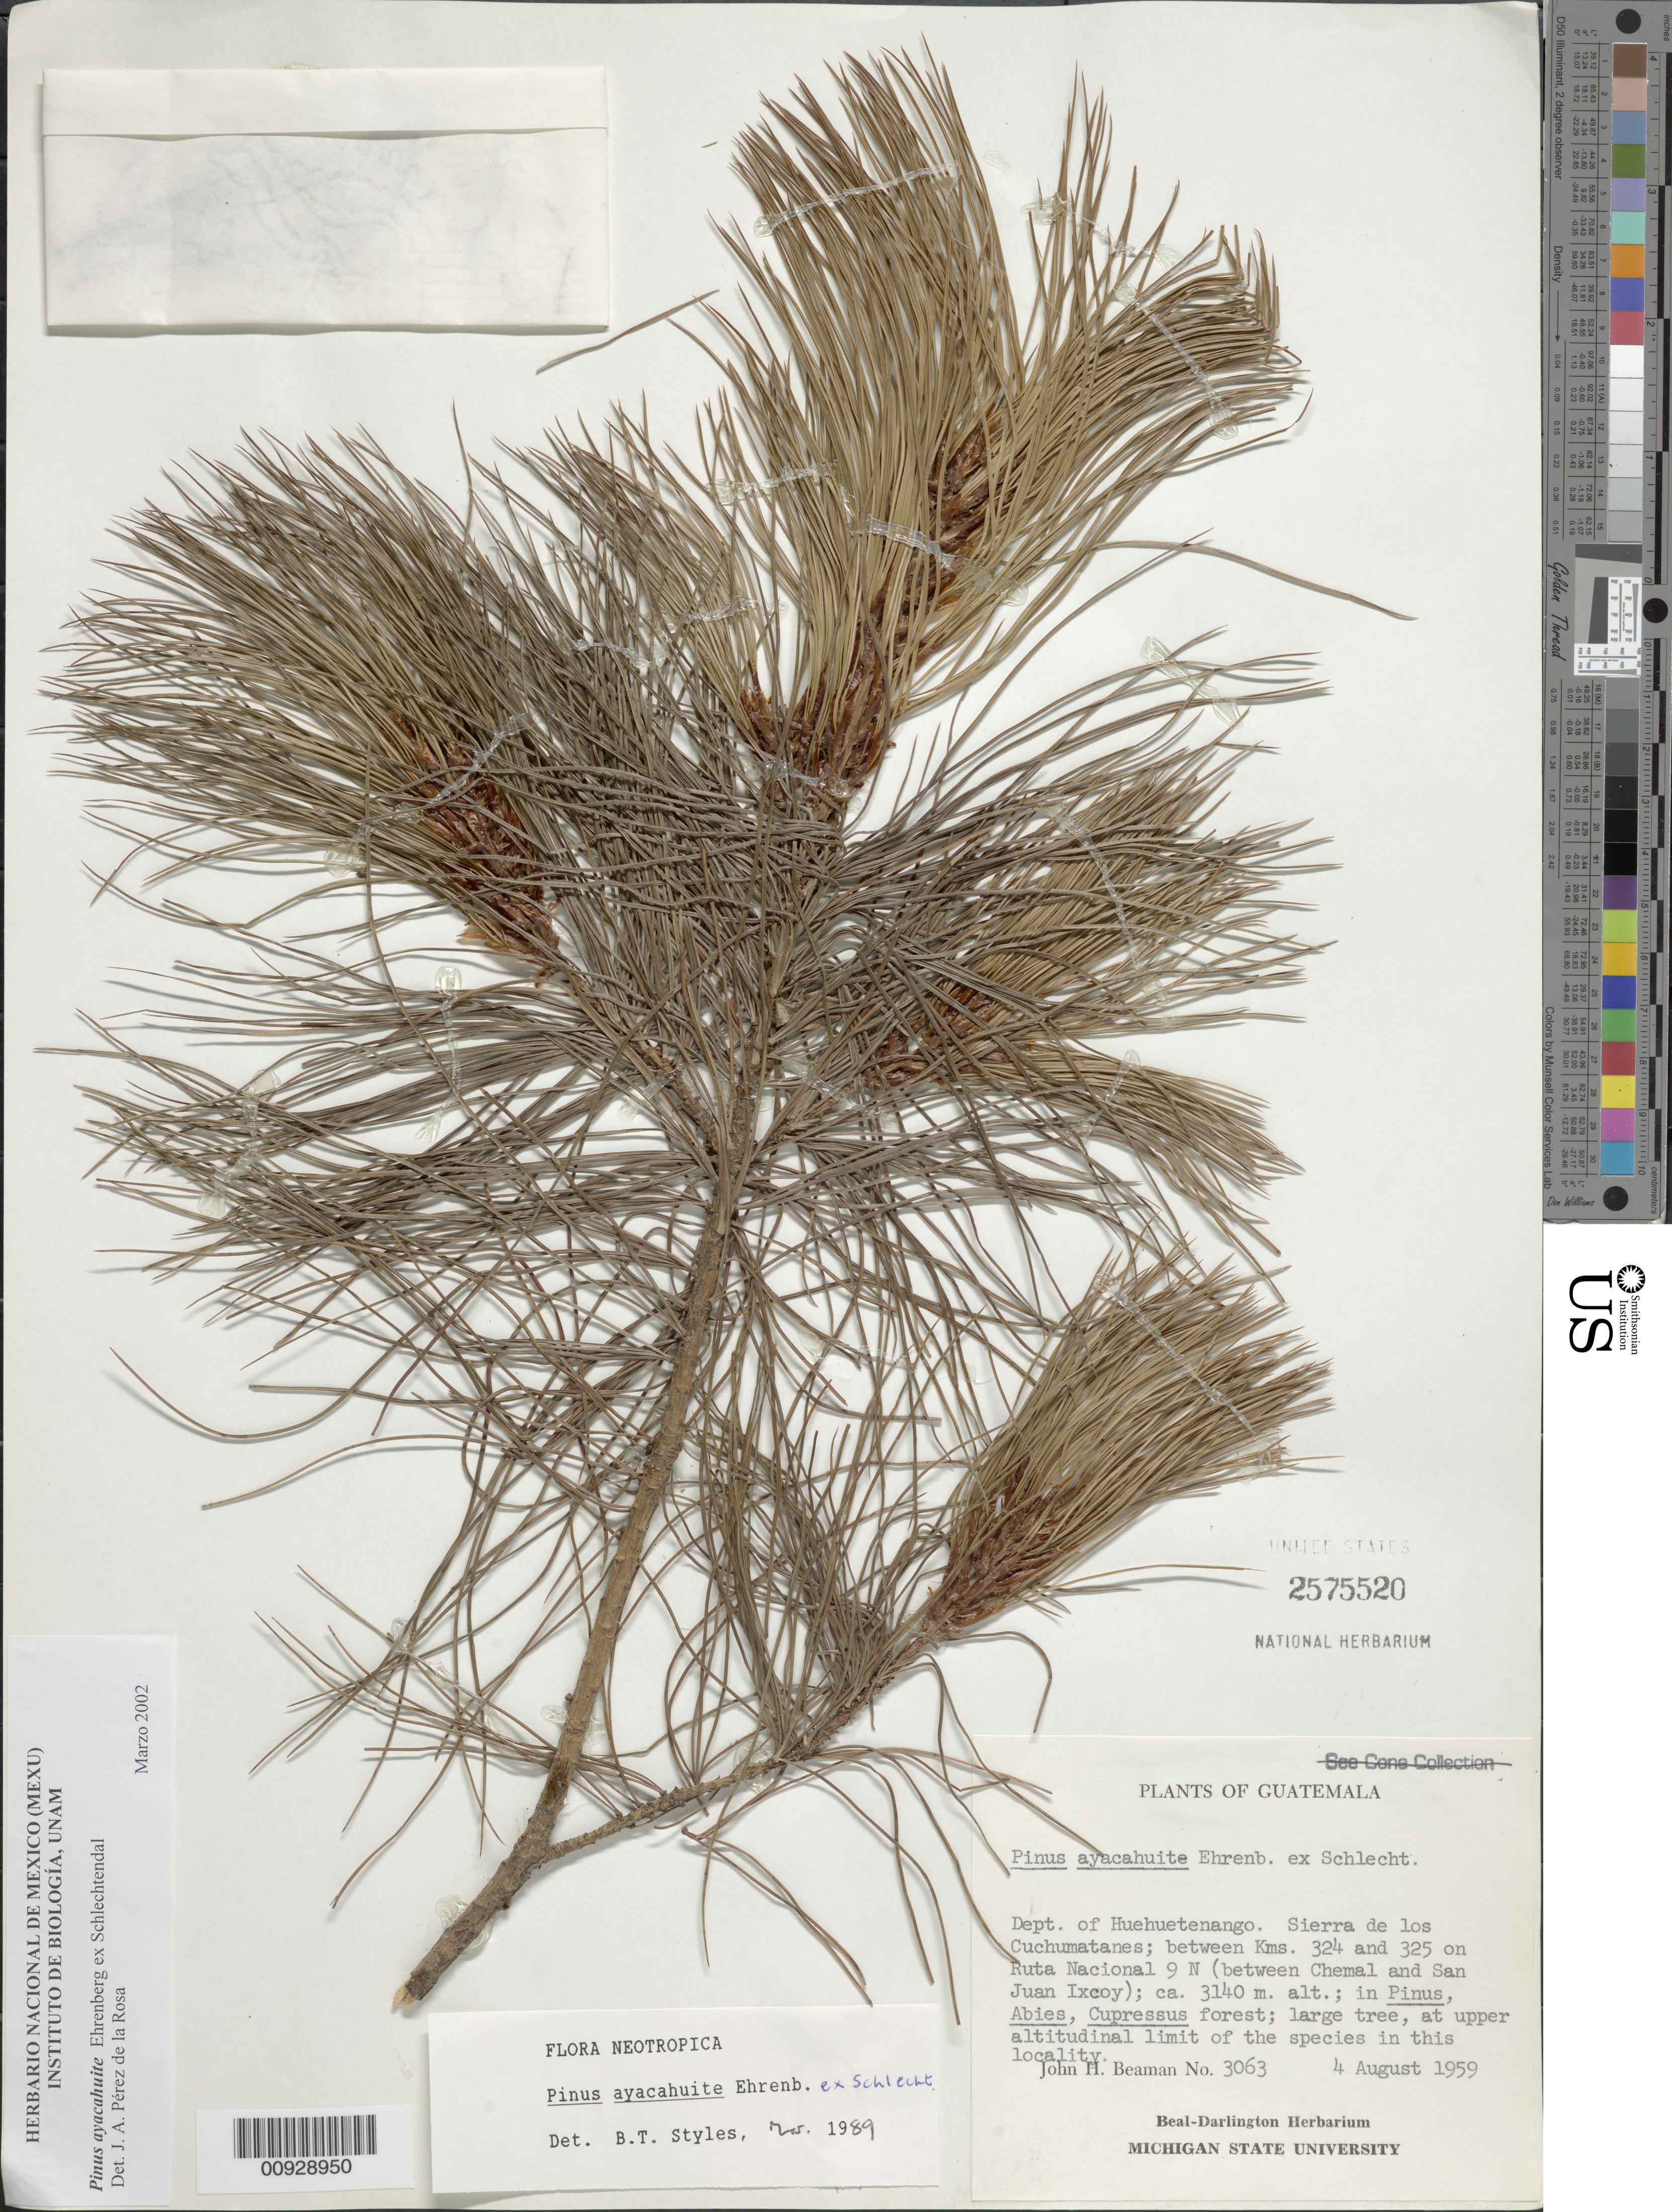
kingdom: Plantae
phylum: Tracheophyta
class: Pinopsida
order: Pinales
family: Pinaceae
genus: Pinus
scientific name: Pinus ayacahuite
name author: Ehrenb. ex Schltdl.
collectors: J. H. Beaman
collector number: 3063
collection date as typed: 04 Aug 1959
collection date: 1959-08-04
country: Guatemala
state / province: Huehuetenango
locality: Sierra de los Cuchumatanes; between kms. 324 and 325 on Ruta Nacional 9 N (between Chemal and San Juan Ixcoy).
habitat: Pinus, Abies, Cupressus forest. At upper altitudinal limit of the species in this locality.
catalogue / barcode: US 2575520